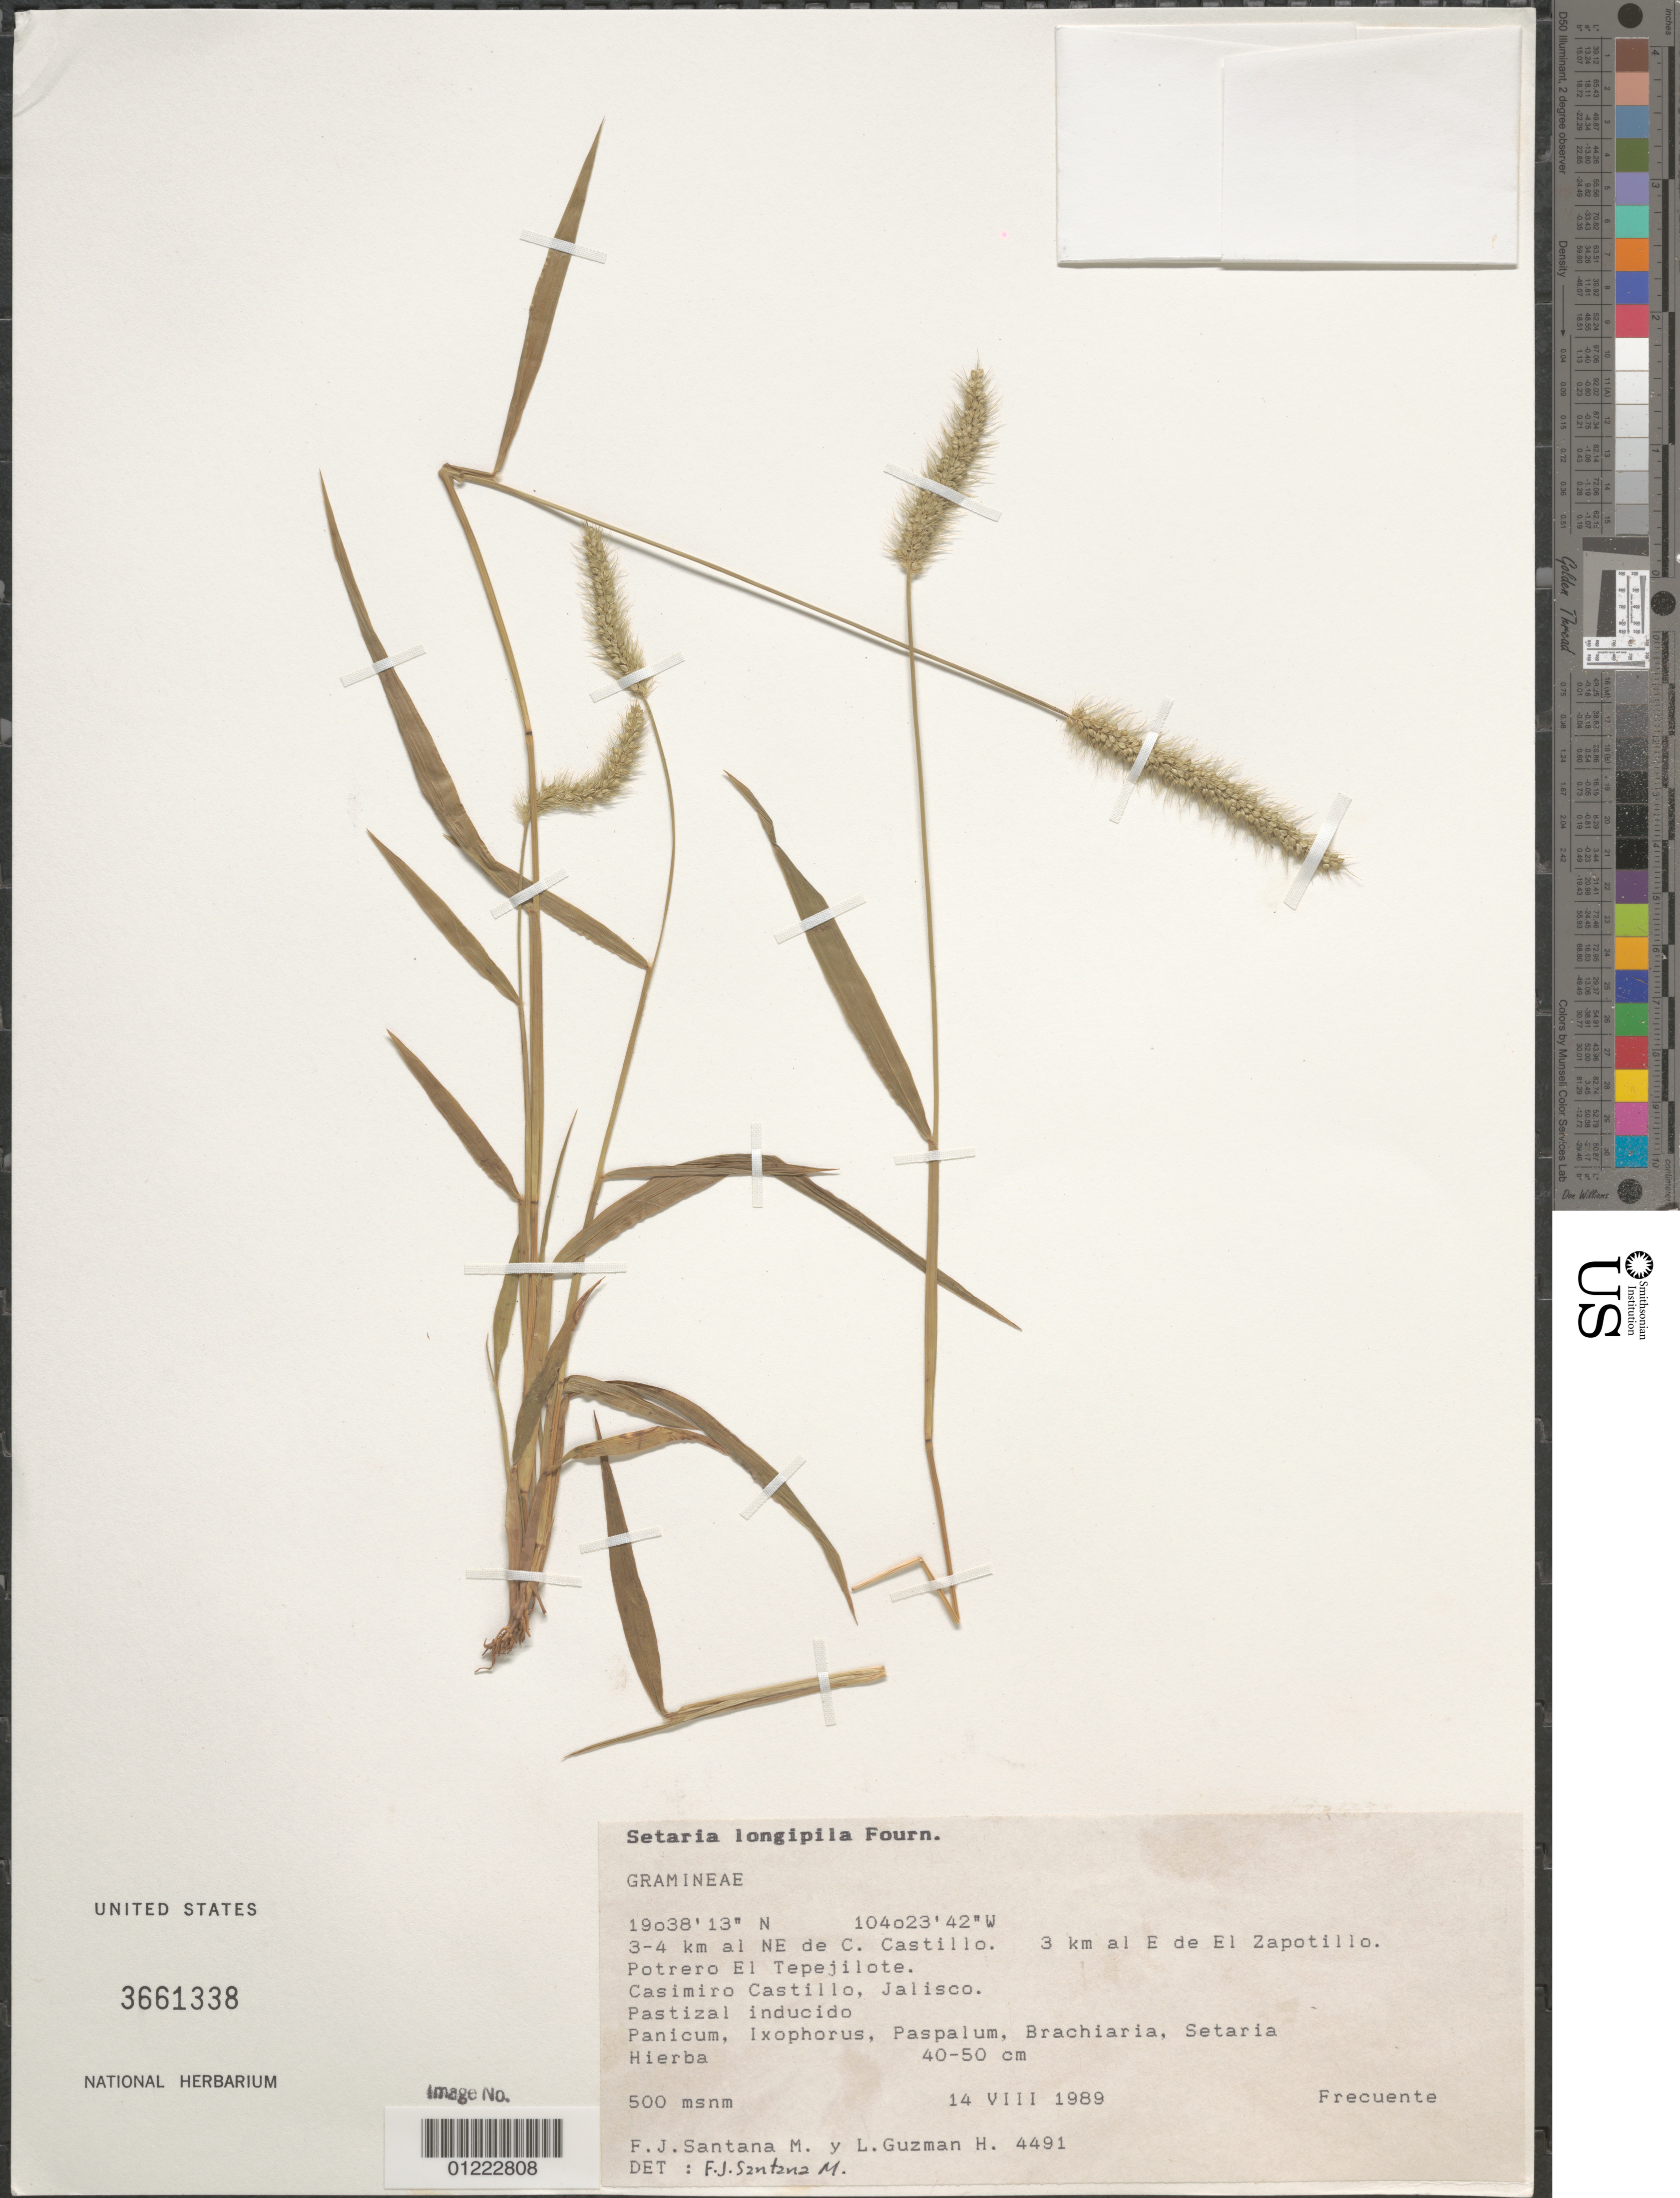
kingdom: Plantae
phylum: Tracheophyta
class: Liliopsida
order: Poales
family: Poaceae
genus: Setaria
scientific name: Setaria longipila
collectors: F. J. Santana M. & L. Guzmán H.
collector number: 4491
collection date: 1989-08-14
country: Mexico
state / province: Jalisco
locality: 3-4 km al NE de C. Castillo. 3 km al E de El Zapotillo. Potrero El Tepejilote. Casimiro Castillo.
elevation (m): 152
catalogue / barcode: US 3661338